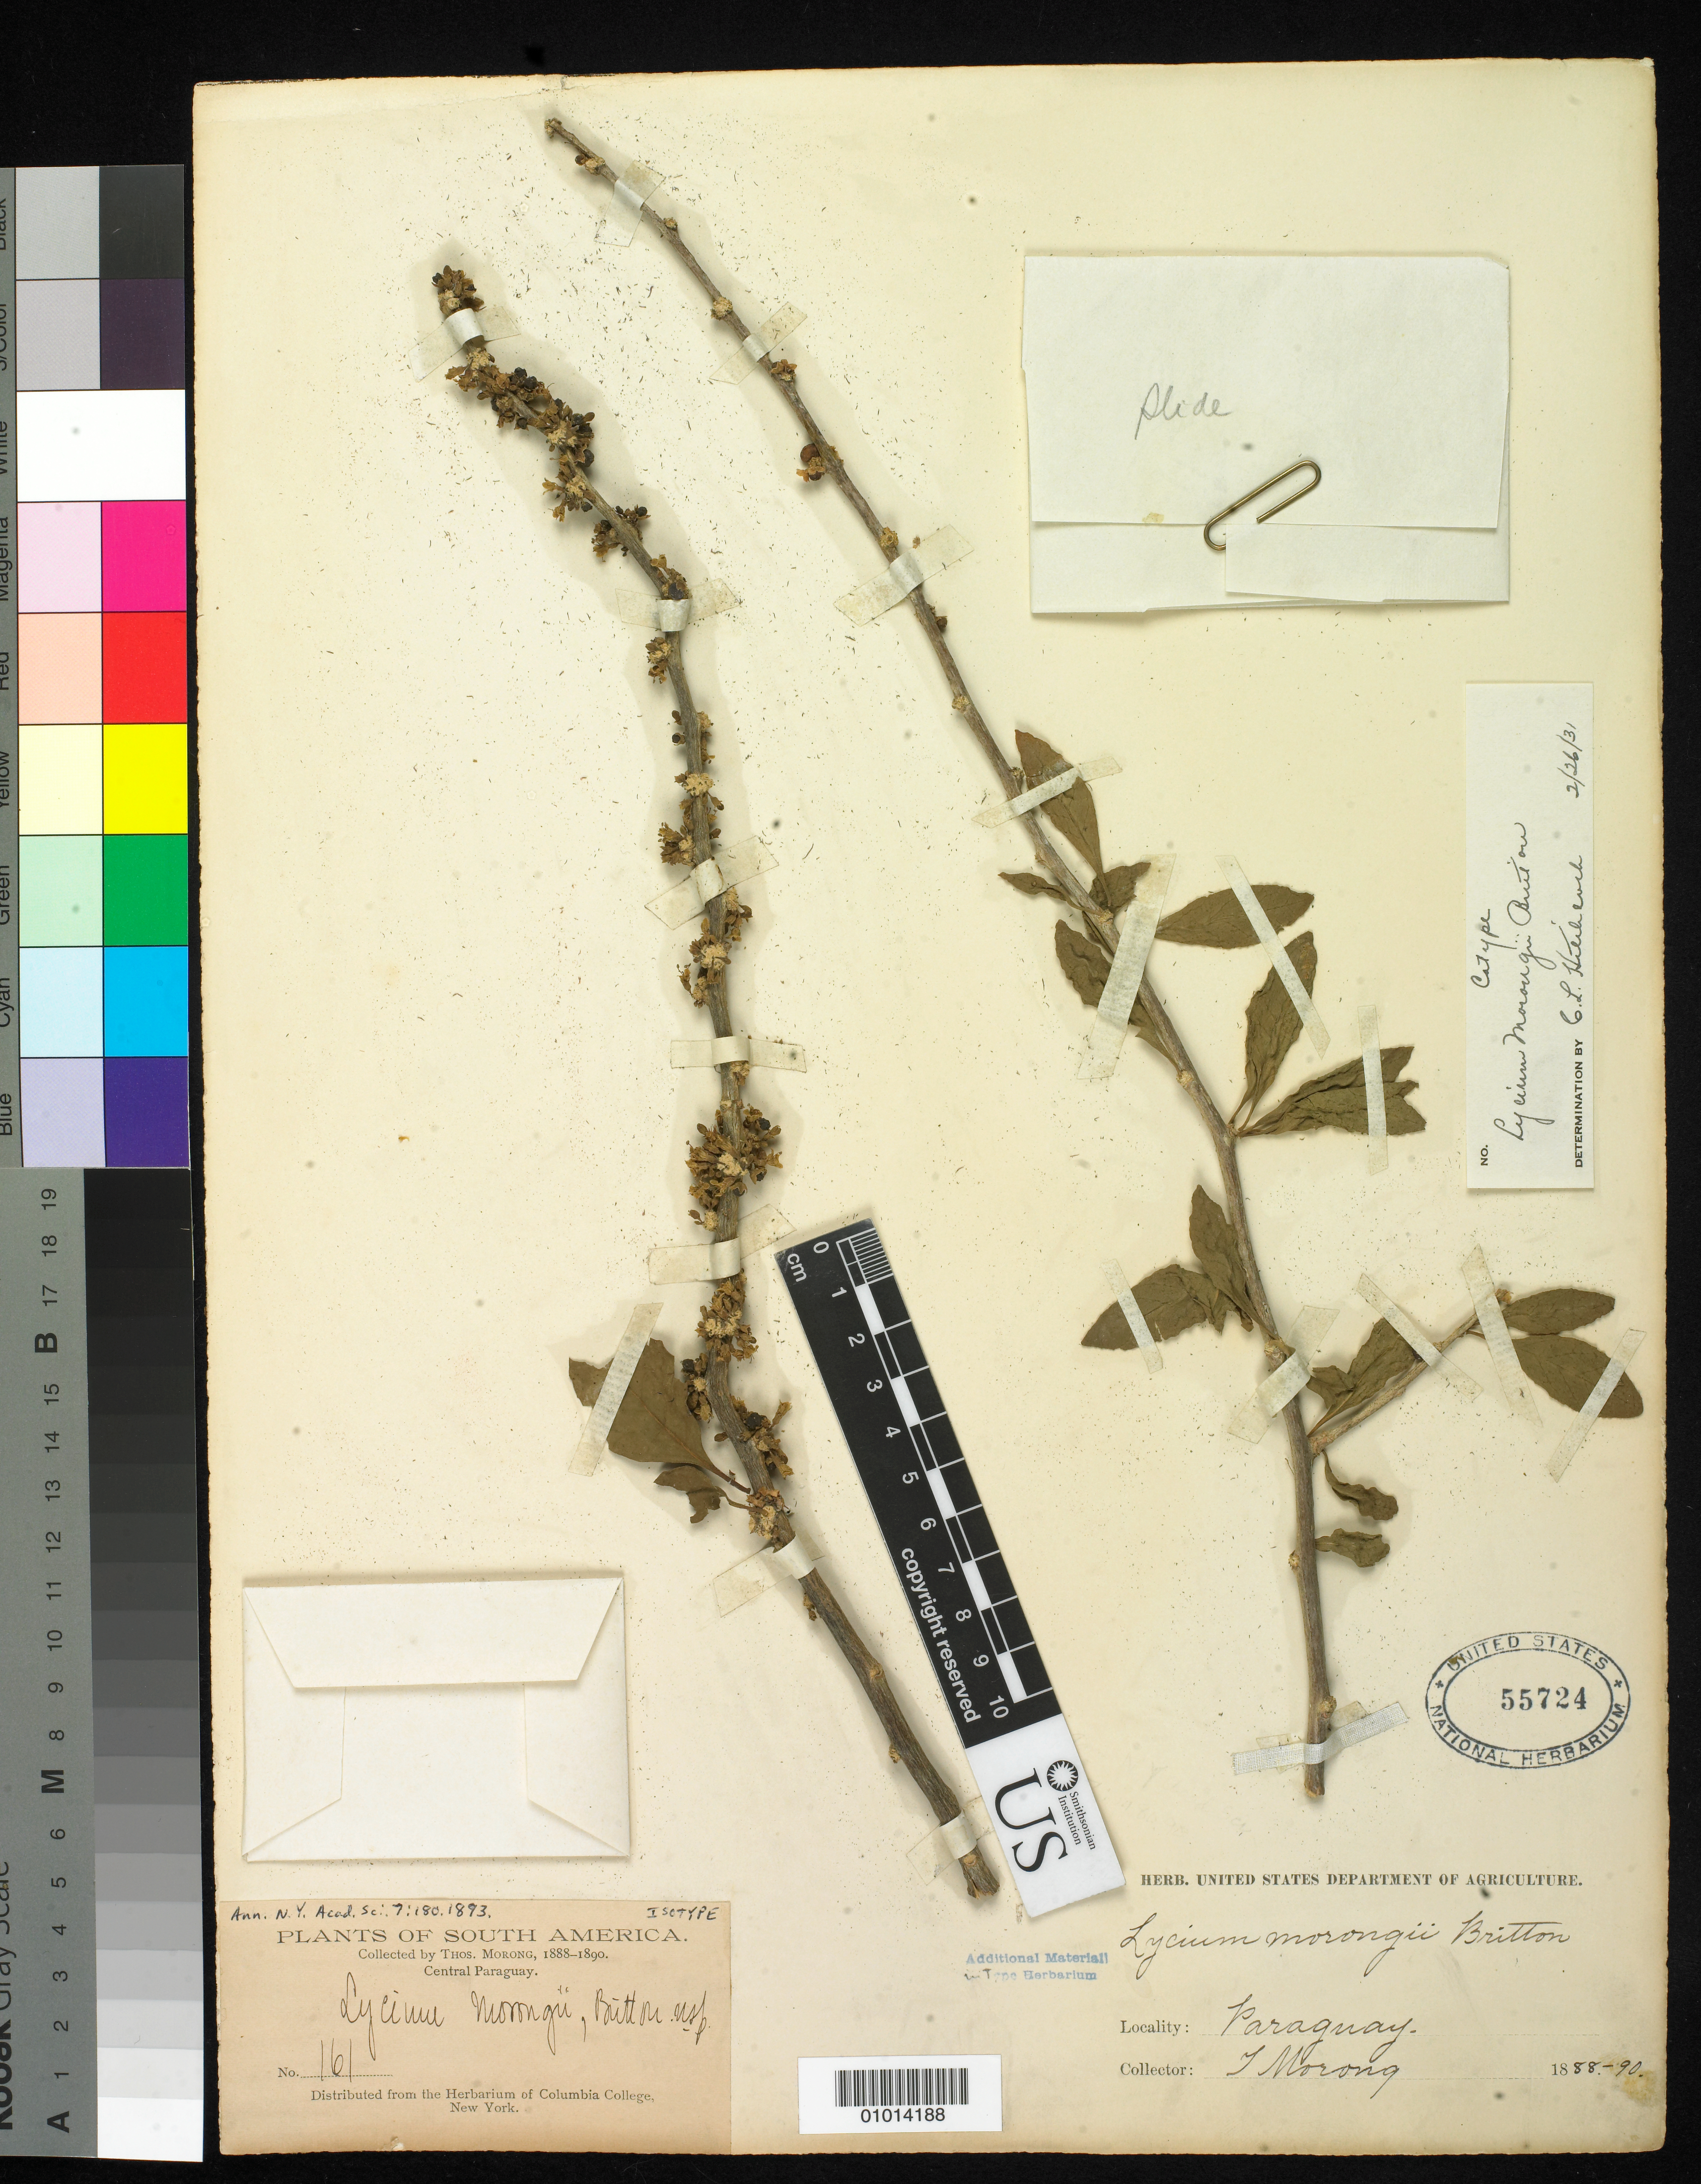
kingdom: Plantae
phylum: Tracheophyta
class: Magnoliopsida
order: Solanales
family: Solanaceae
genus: Lycium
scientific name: Lycium morongii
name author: Britton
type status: Isotype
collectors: T. Morong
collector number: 161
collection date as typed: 1888 to -- --- 1890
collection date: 1888/1890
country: Paraguay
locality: Central Paraguay.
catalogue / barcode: US 55724